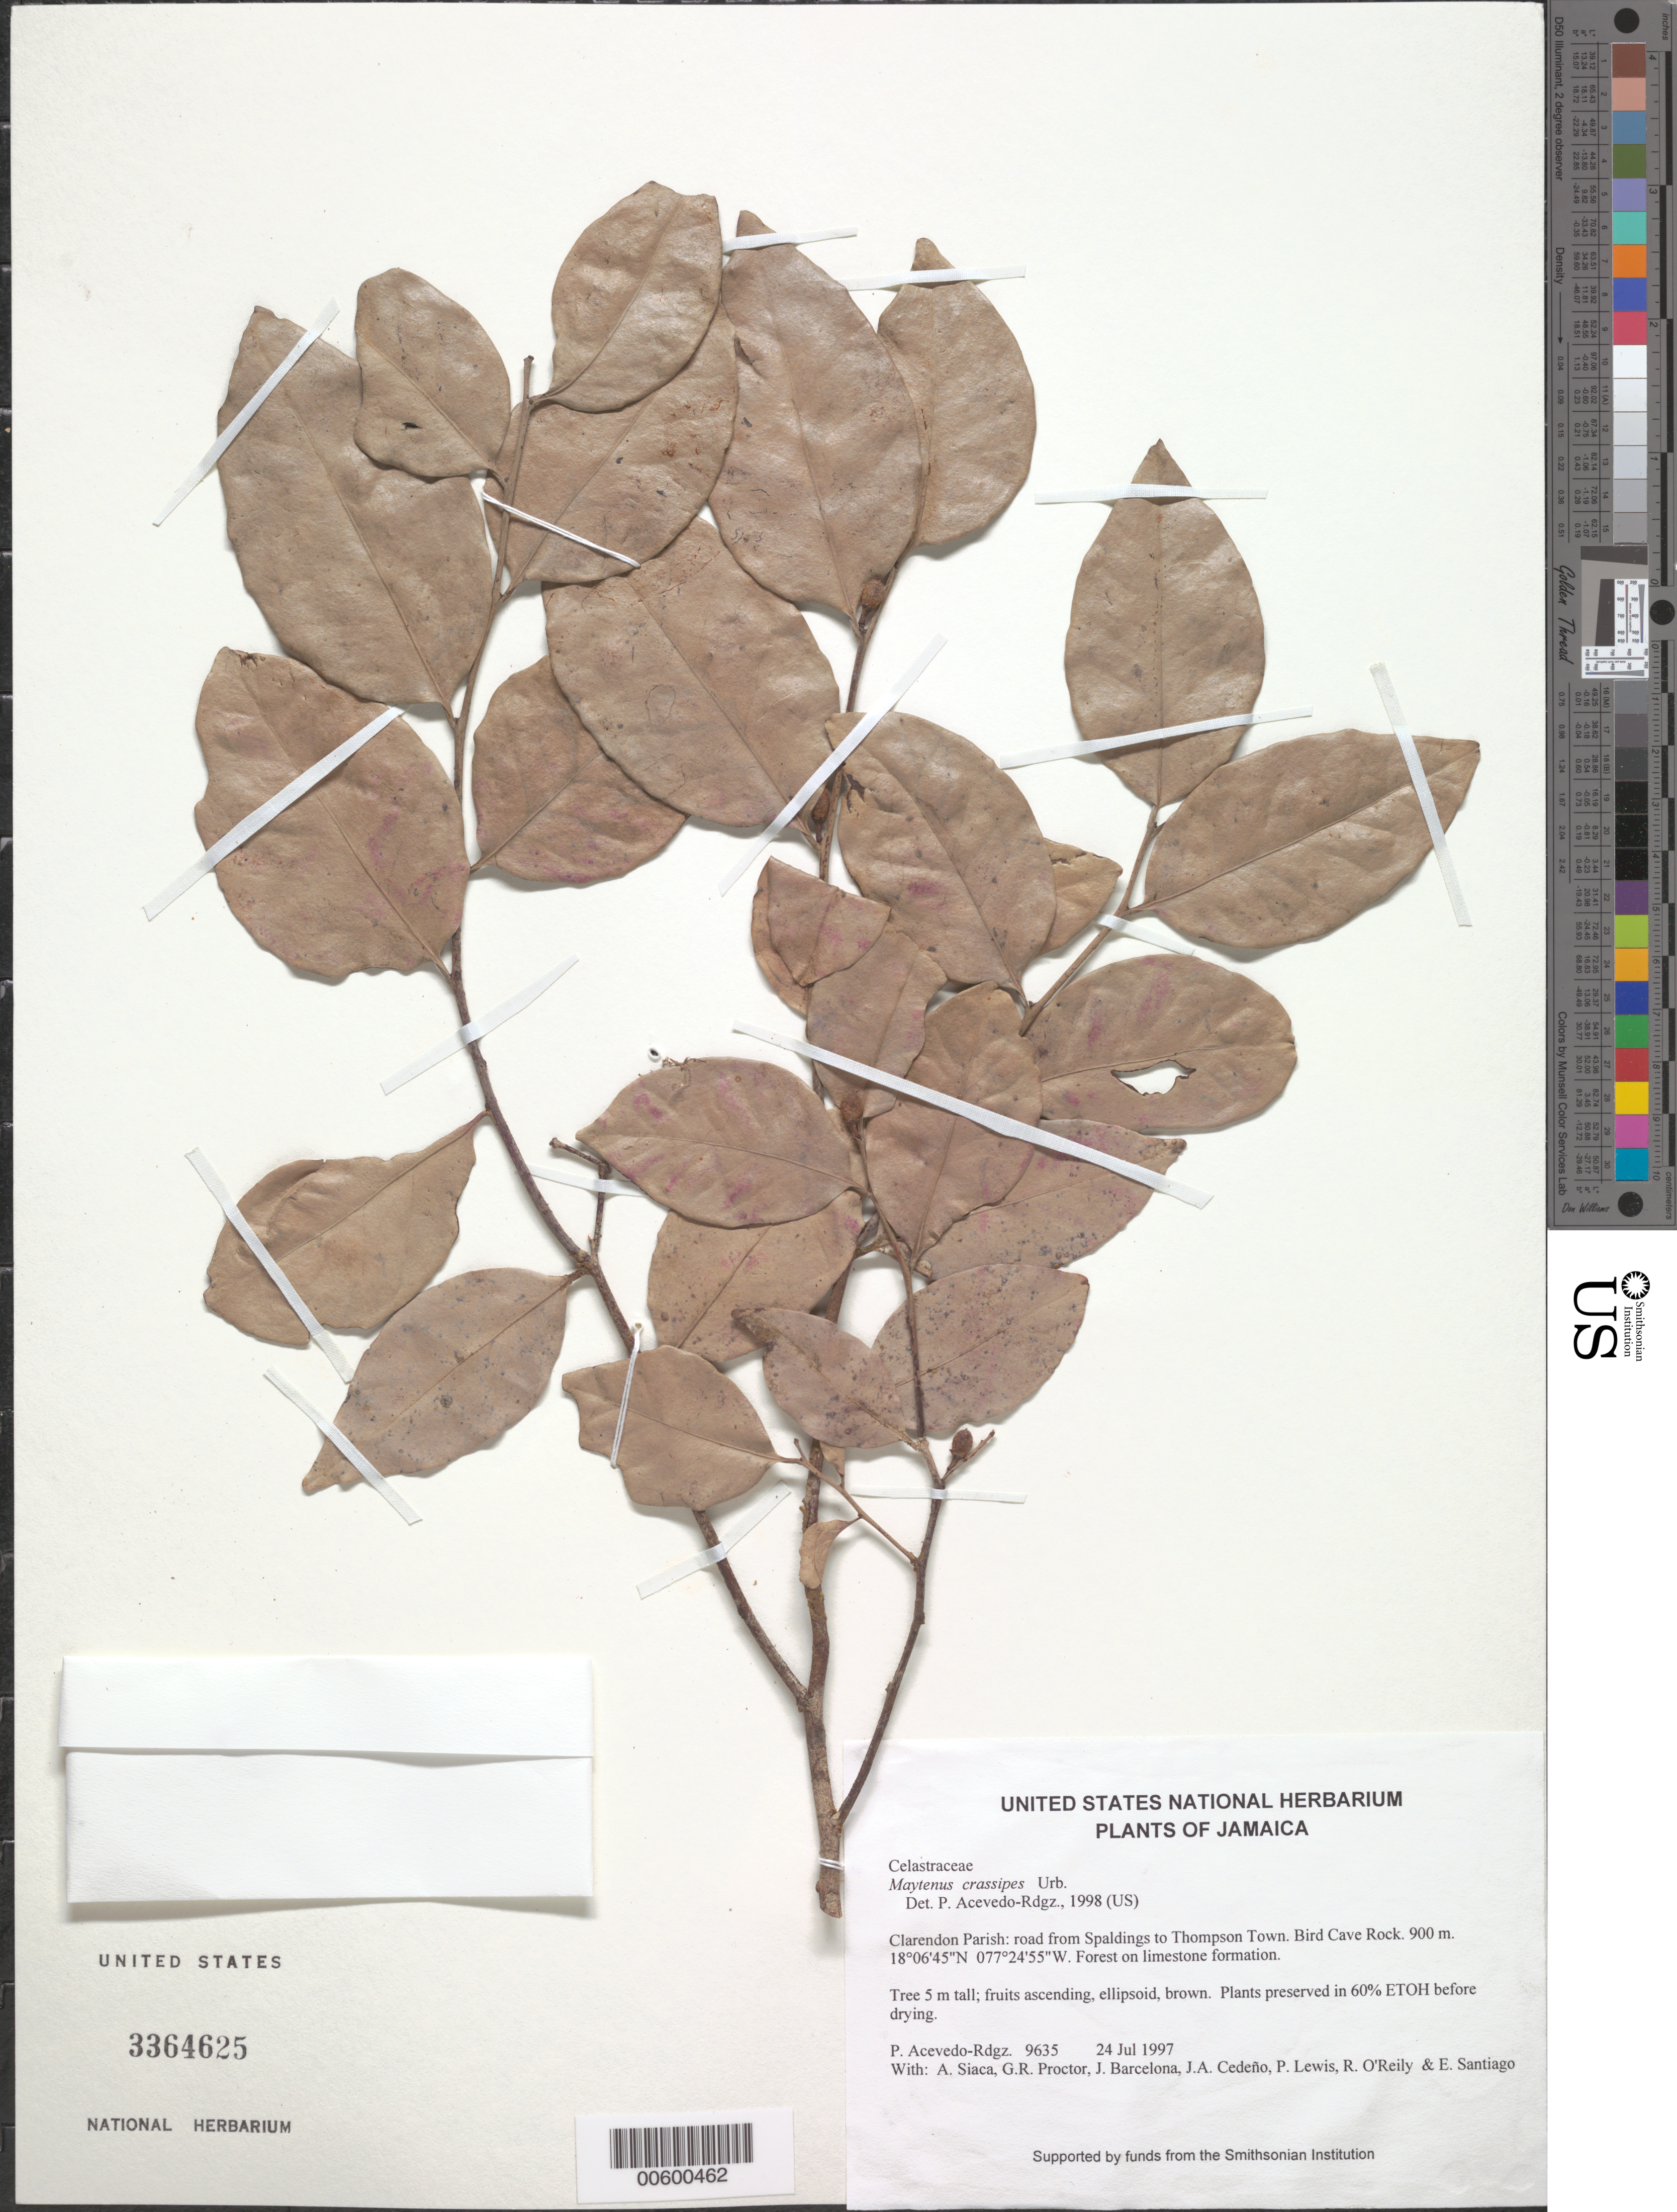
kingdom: Plantae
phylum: Tracheophyta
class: Magnoliopsida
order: Celastrales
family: Celastraceae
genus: Maytenus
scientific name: Maytenus crassipes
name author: Urb.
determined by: Acevedo-Rodríguez, P., (BOT), Smithsonian Institution - National Museum of Natural History (UNITED STATES)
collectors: P. Acevedo-Rodr., A. Siaca, G. R. Proctor, J. Barcelona, J. A. Cedeño M., P. Lewis & R. O'Reilly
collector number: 9635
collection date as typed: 24 Jul 1997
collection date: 1997-07-24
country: Jamaica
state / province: Clarendon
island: Jamaica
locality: Clarendon Parish: road from Spaldings to Thompson Town. Bird Cave Rock.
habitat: Forest on limestone formation.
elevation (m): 900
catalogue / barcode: US 3364625